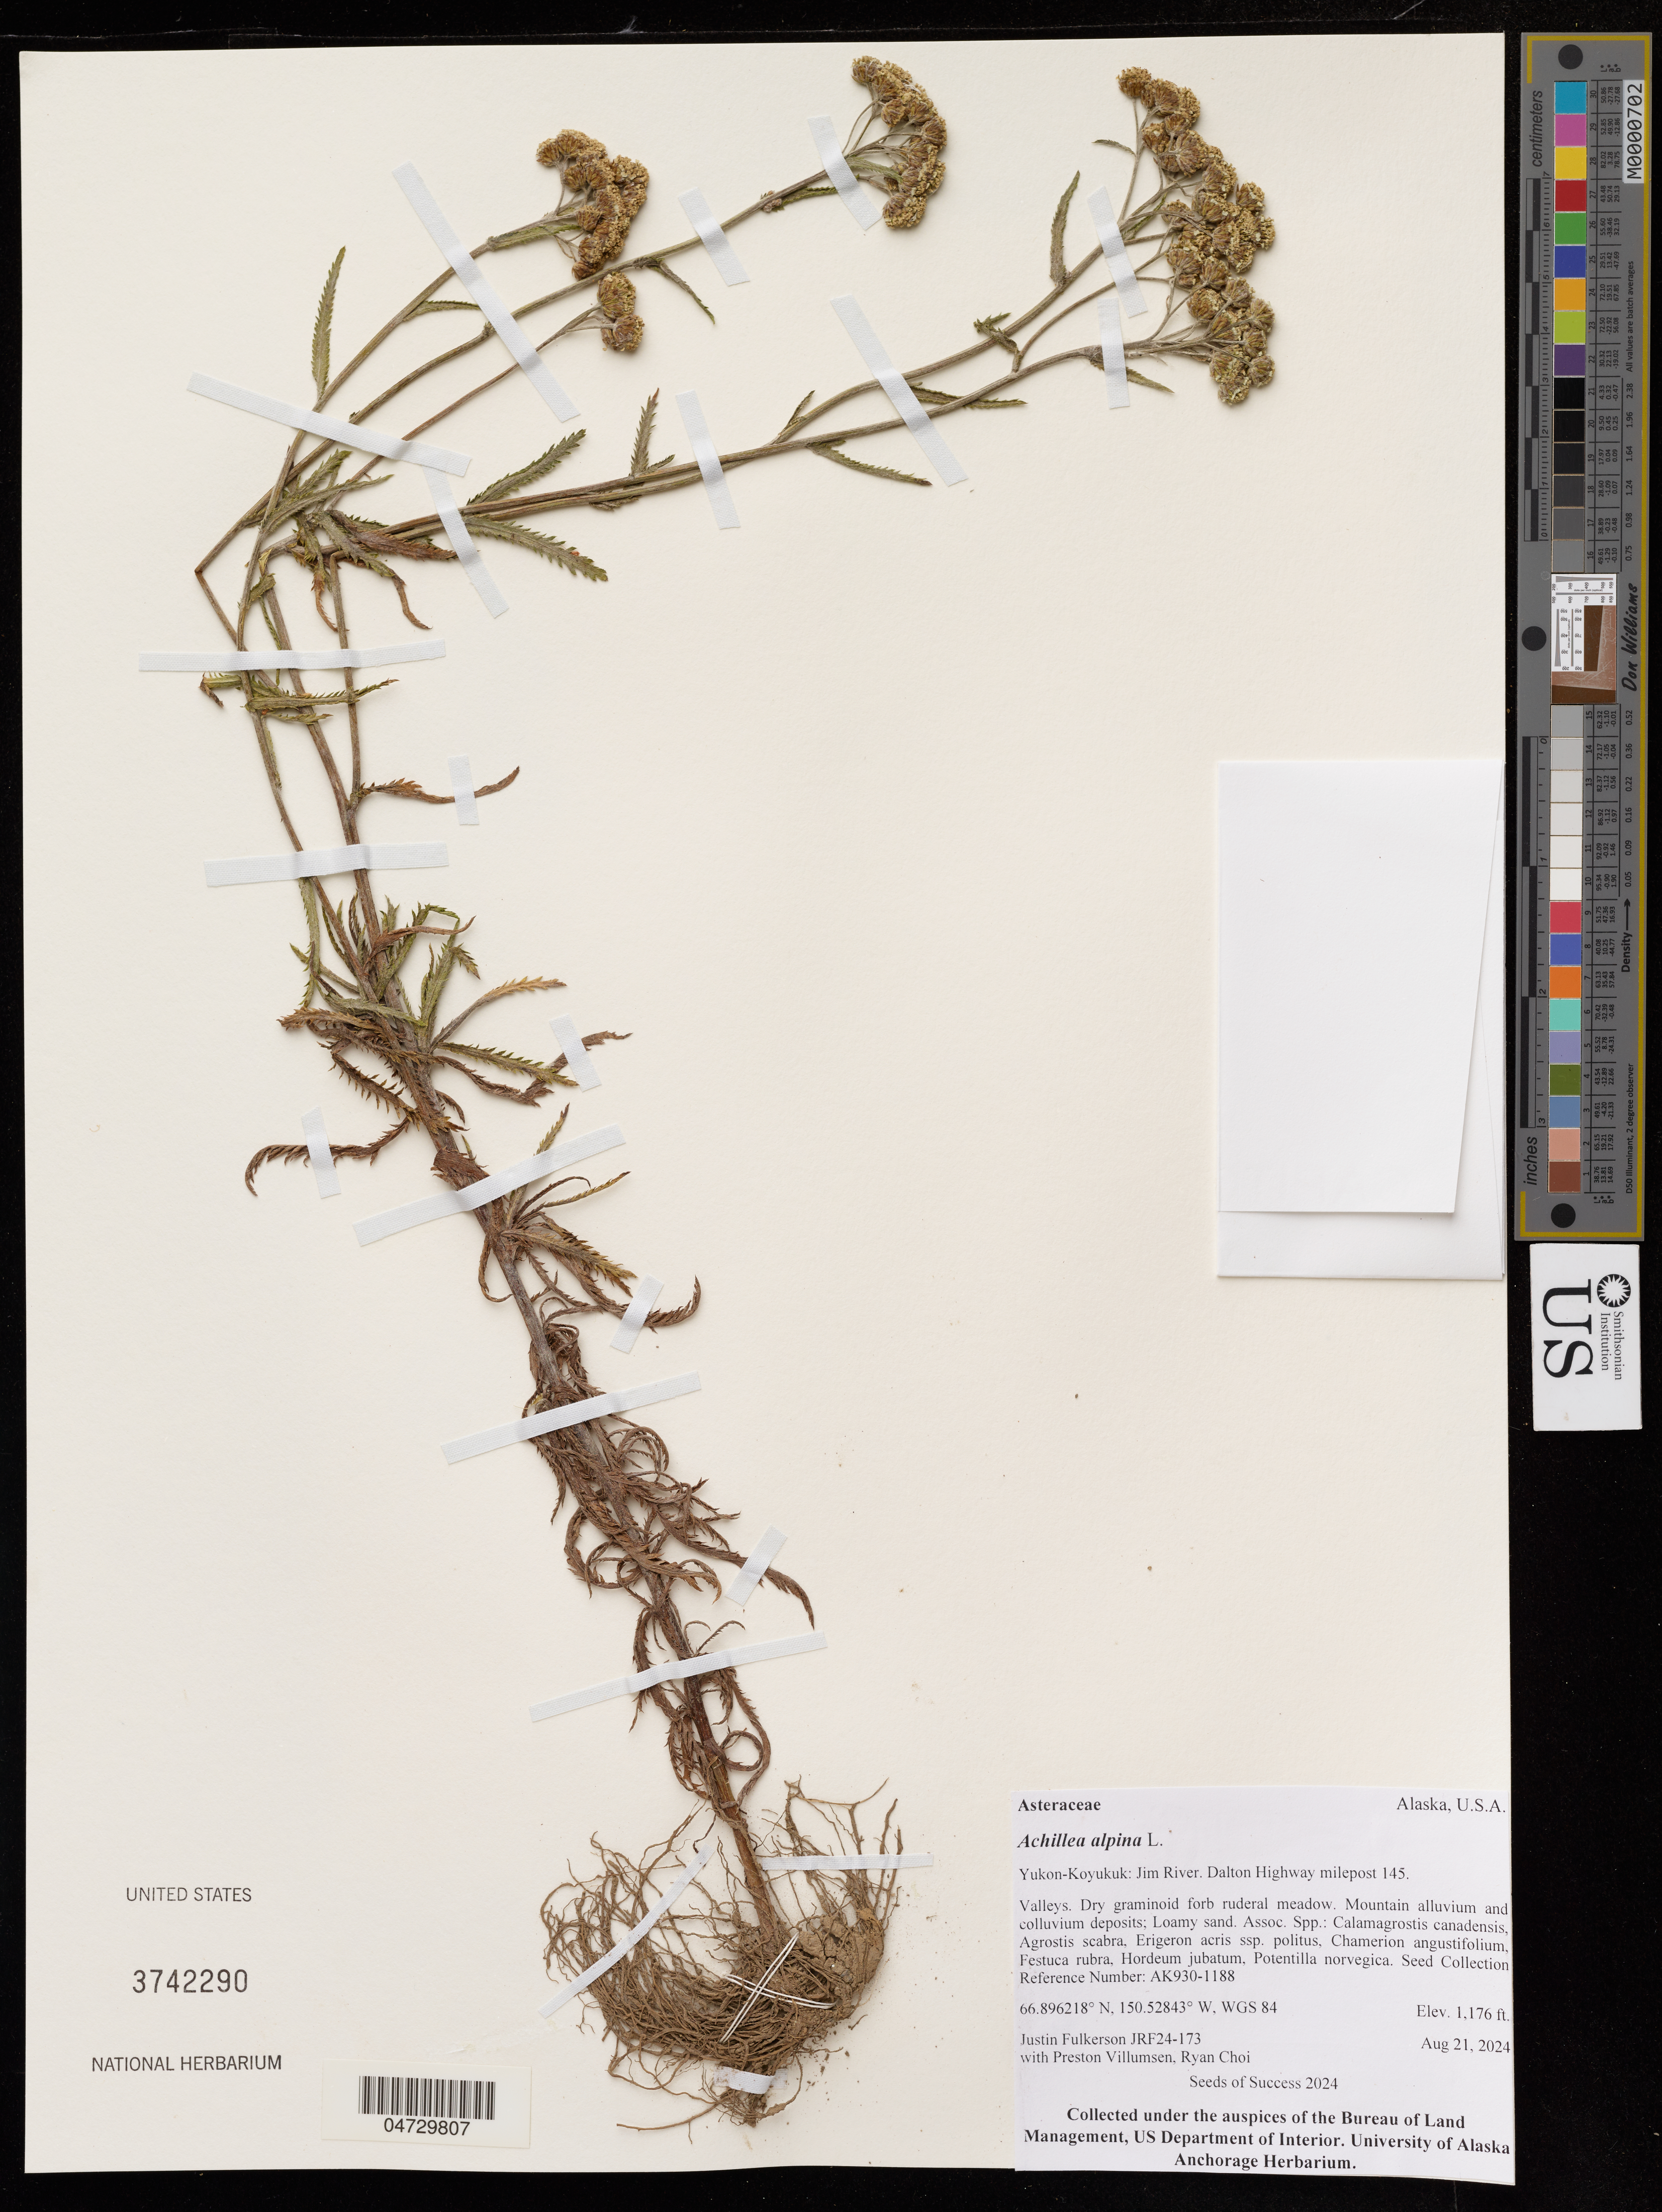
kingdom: Plantae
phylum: Tracheophyta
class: Magnoliopsida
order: Asterales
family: Asteraceae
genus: Achillea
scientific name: Achillea alpina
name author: L.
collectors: J. Fulkerson, P. Villumsen & R. Choi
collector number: JFR24-173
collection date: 2024-08-21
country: United States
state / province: Alaska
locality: Yukon-Koyukuk: Jim River. Dalton Highway milepost 145.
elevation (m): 358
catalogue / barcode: US 3742290